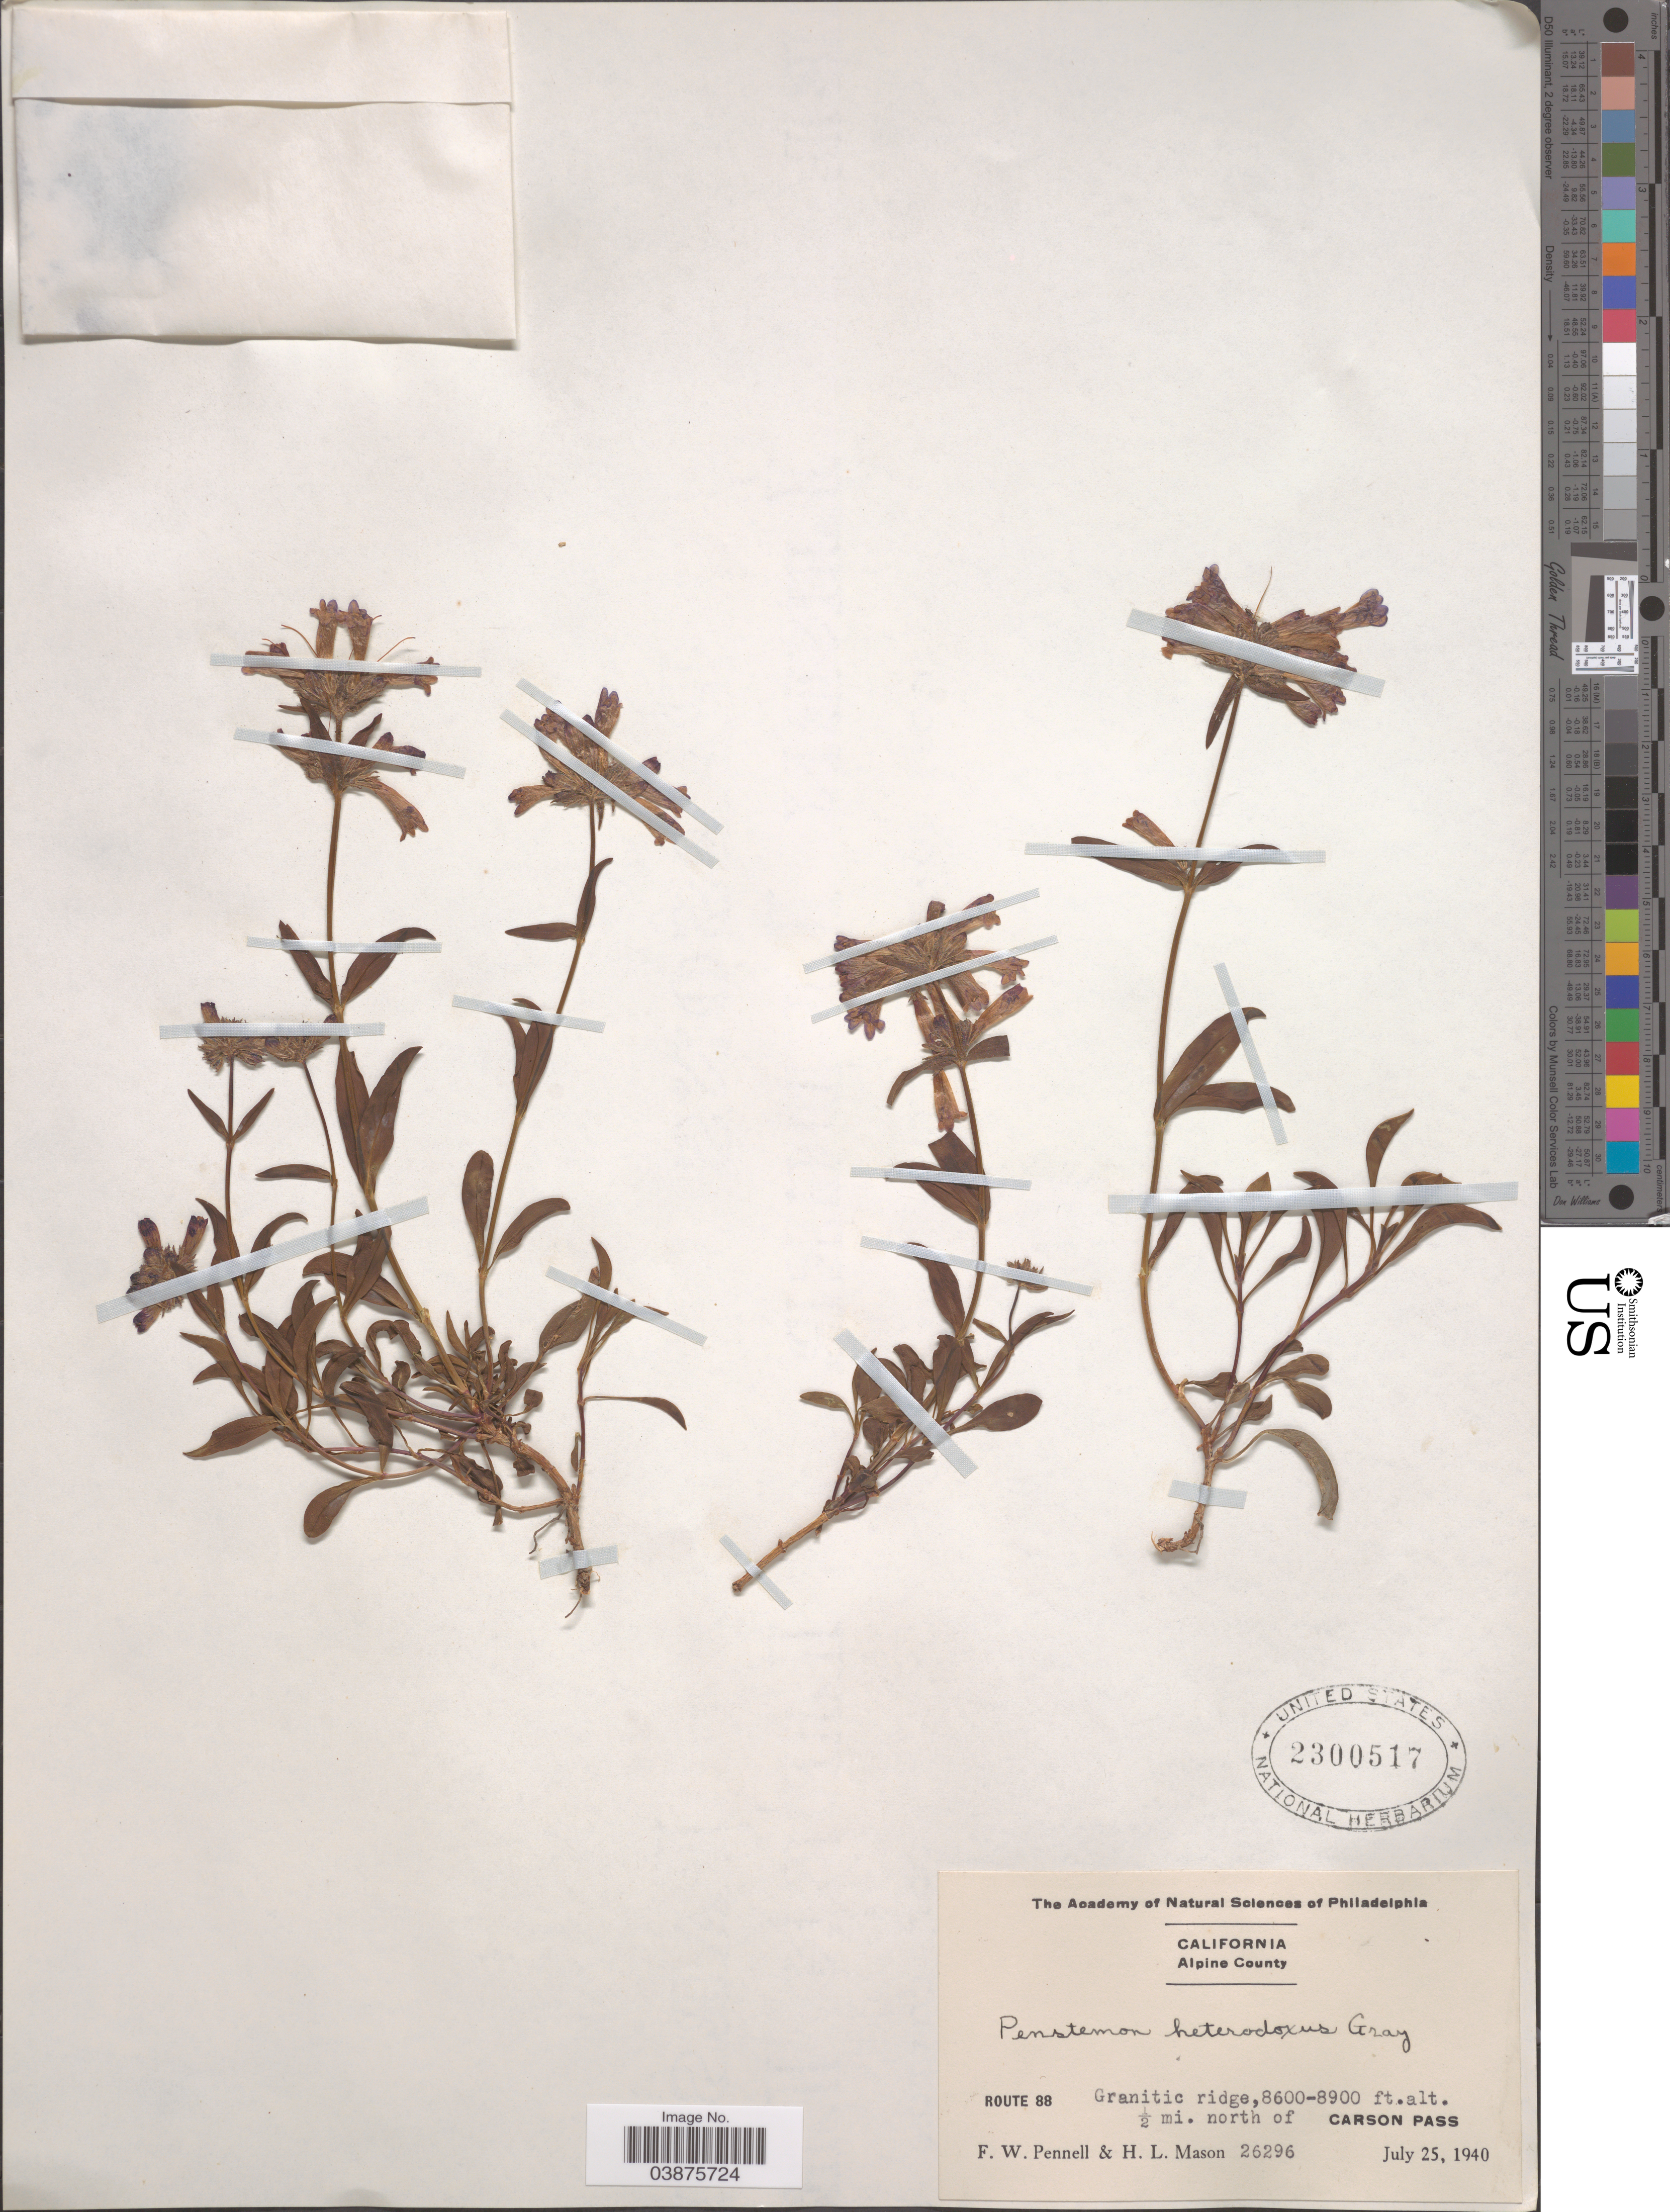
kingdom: Plantae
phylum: Tracheophyta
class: Magnoliopsida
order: Lamiales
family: Plantaginaceae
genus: Penstemon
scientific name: Penstemon heterodoxus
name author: A. Gray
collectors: F. W. Pennell & H. L. Mason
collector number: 26296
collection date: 1940-07-25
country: United States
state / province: California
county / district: Alpine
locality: Alpine County. Route 88. Granitic ridge, ½ mi. north of Carson Pass.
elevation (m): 2621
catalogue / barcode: US 2300517